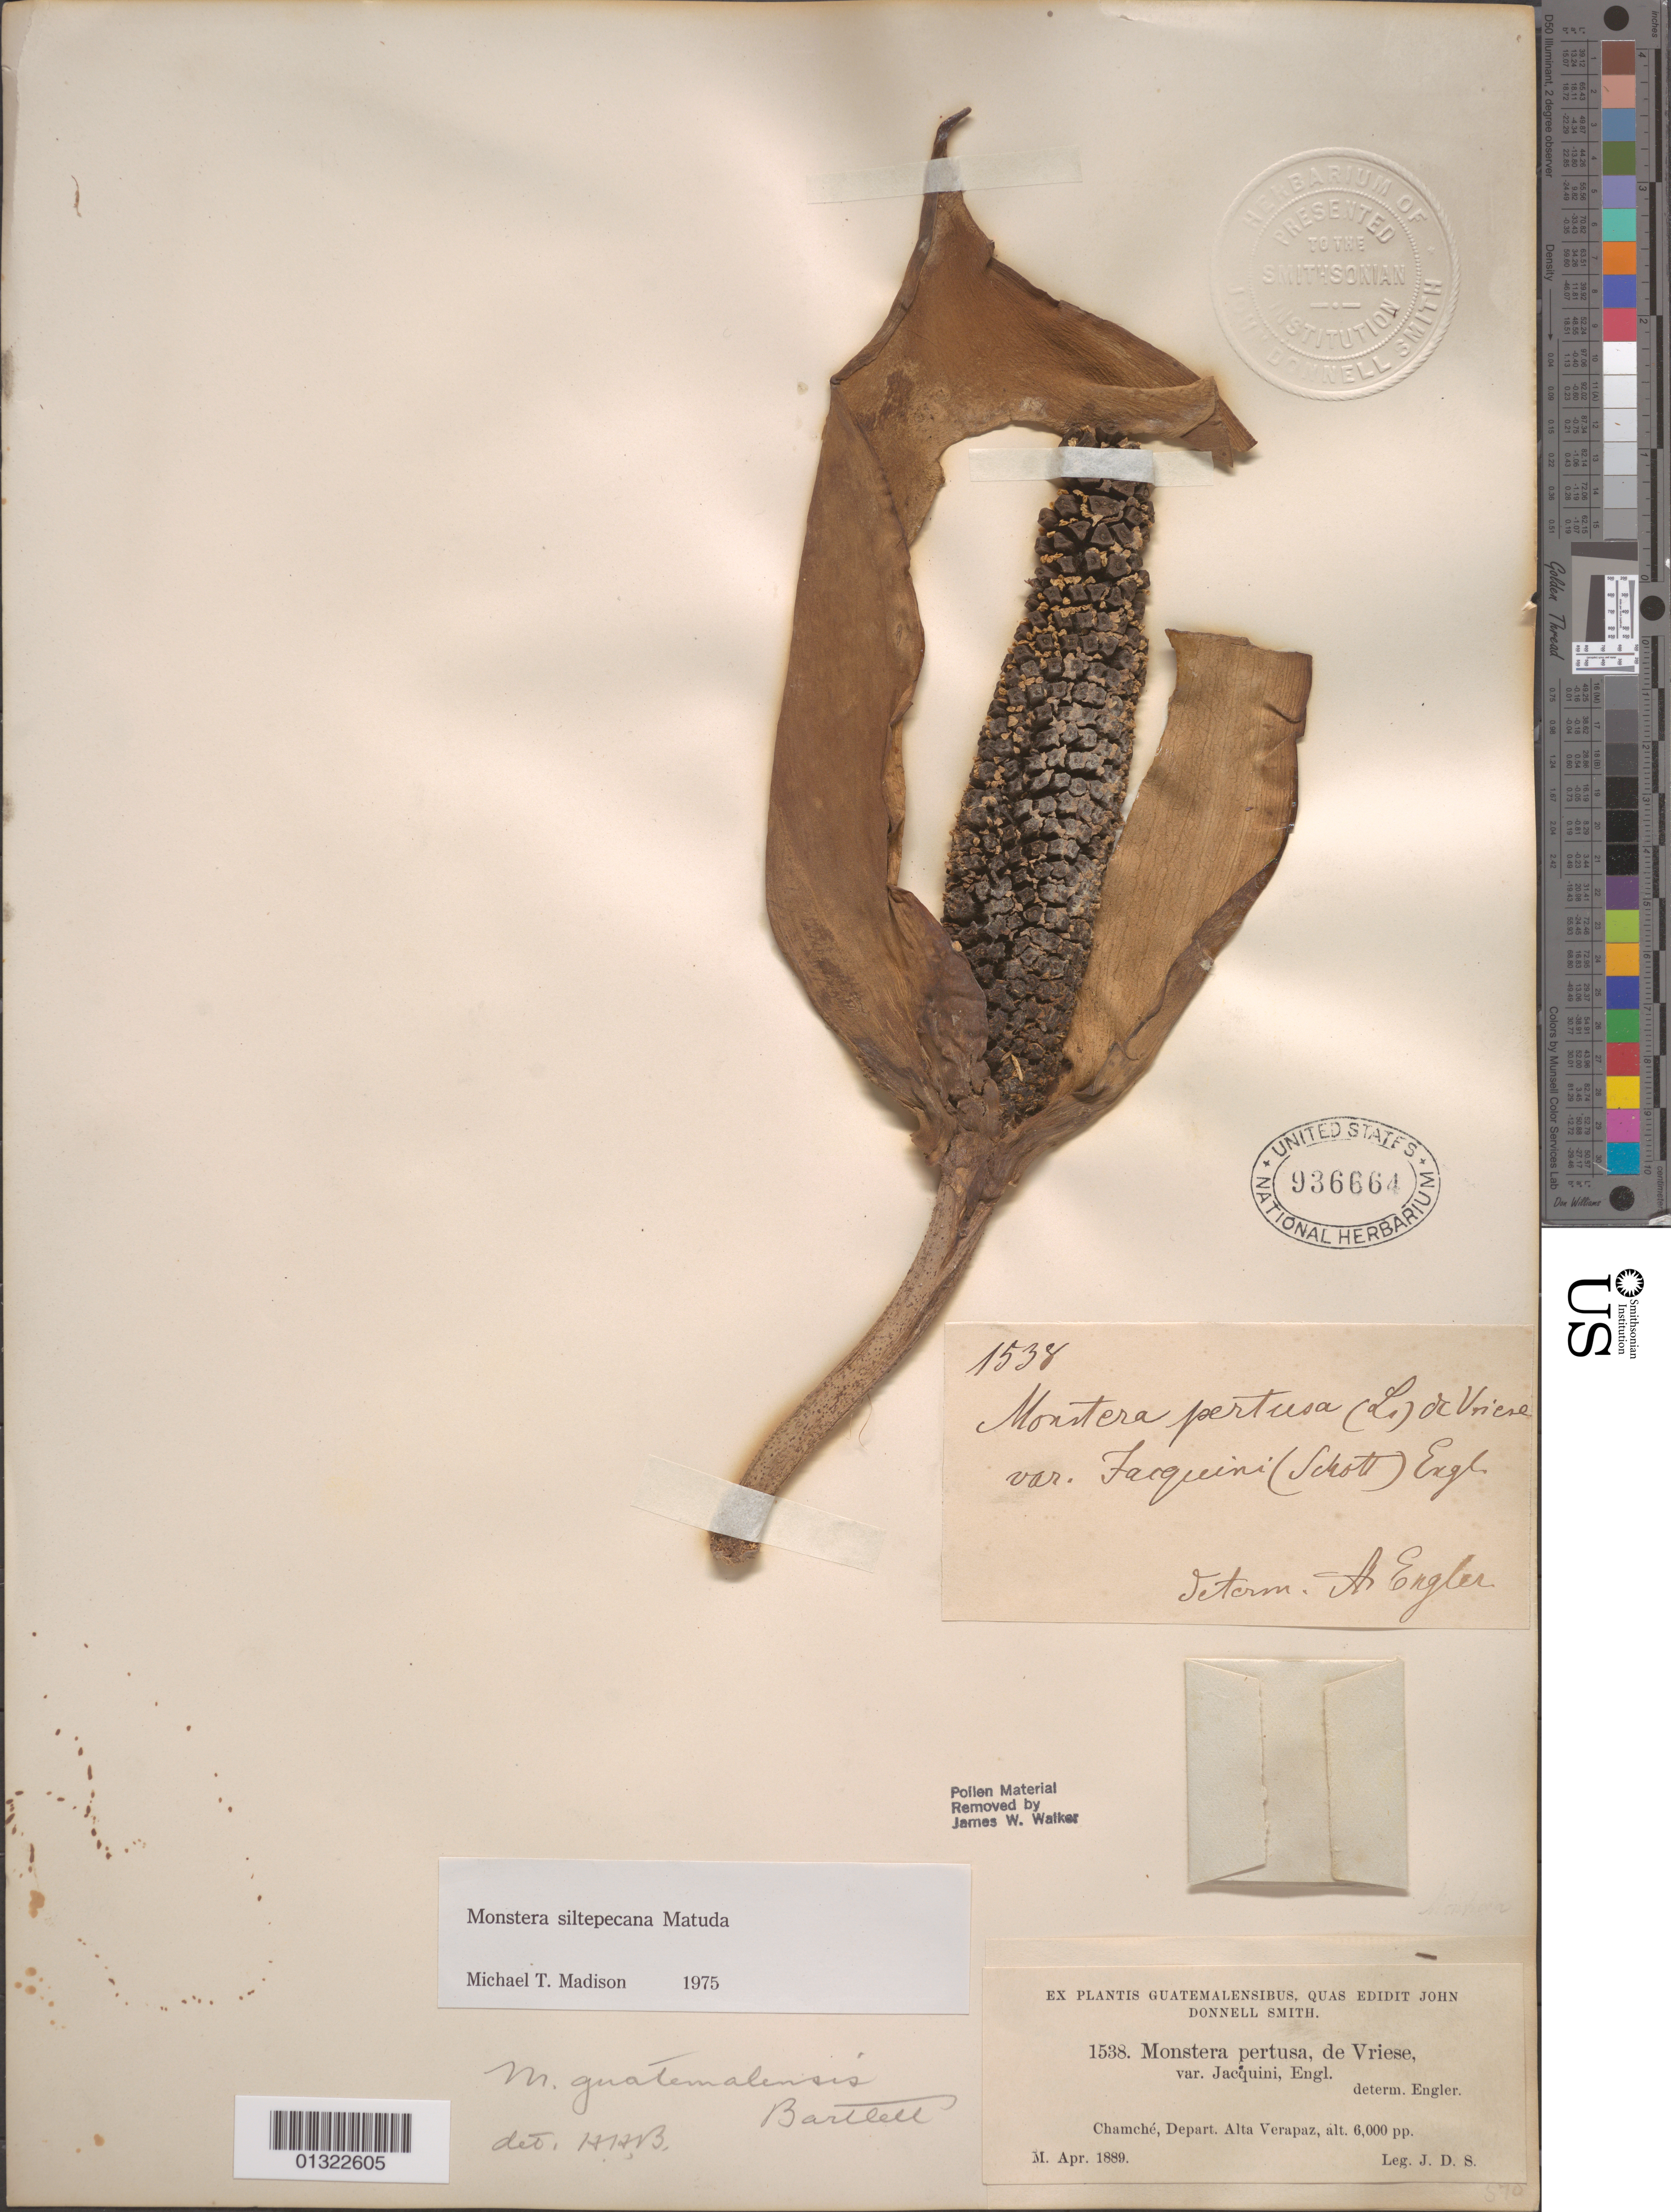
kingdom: Plantae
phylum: Tracheophyta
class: Liliopsida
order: Alismatales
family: Araceae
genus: Monstera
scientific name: Monstera siltepecana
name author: Matuda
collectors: J. Donnell Smith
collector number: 1538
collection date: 1889-04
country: Guatemala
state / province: Alta Verapaz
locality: Chamché, Depart. Alta Verapaz.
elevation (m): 1829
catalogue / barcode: US 936664